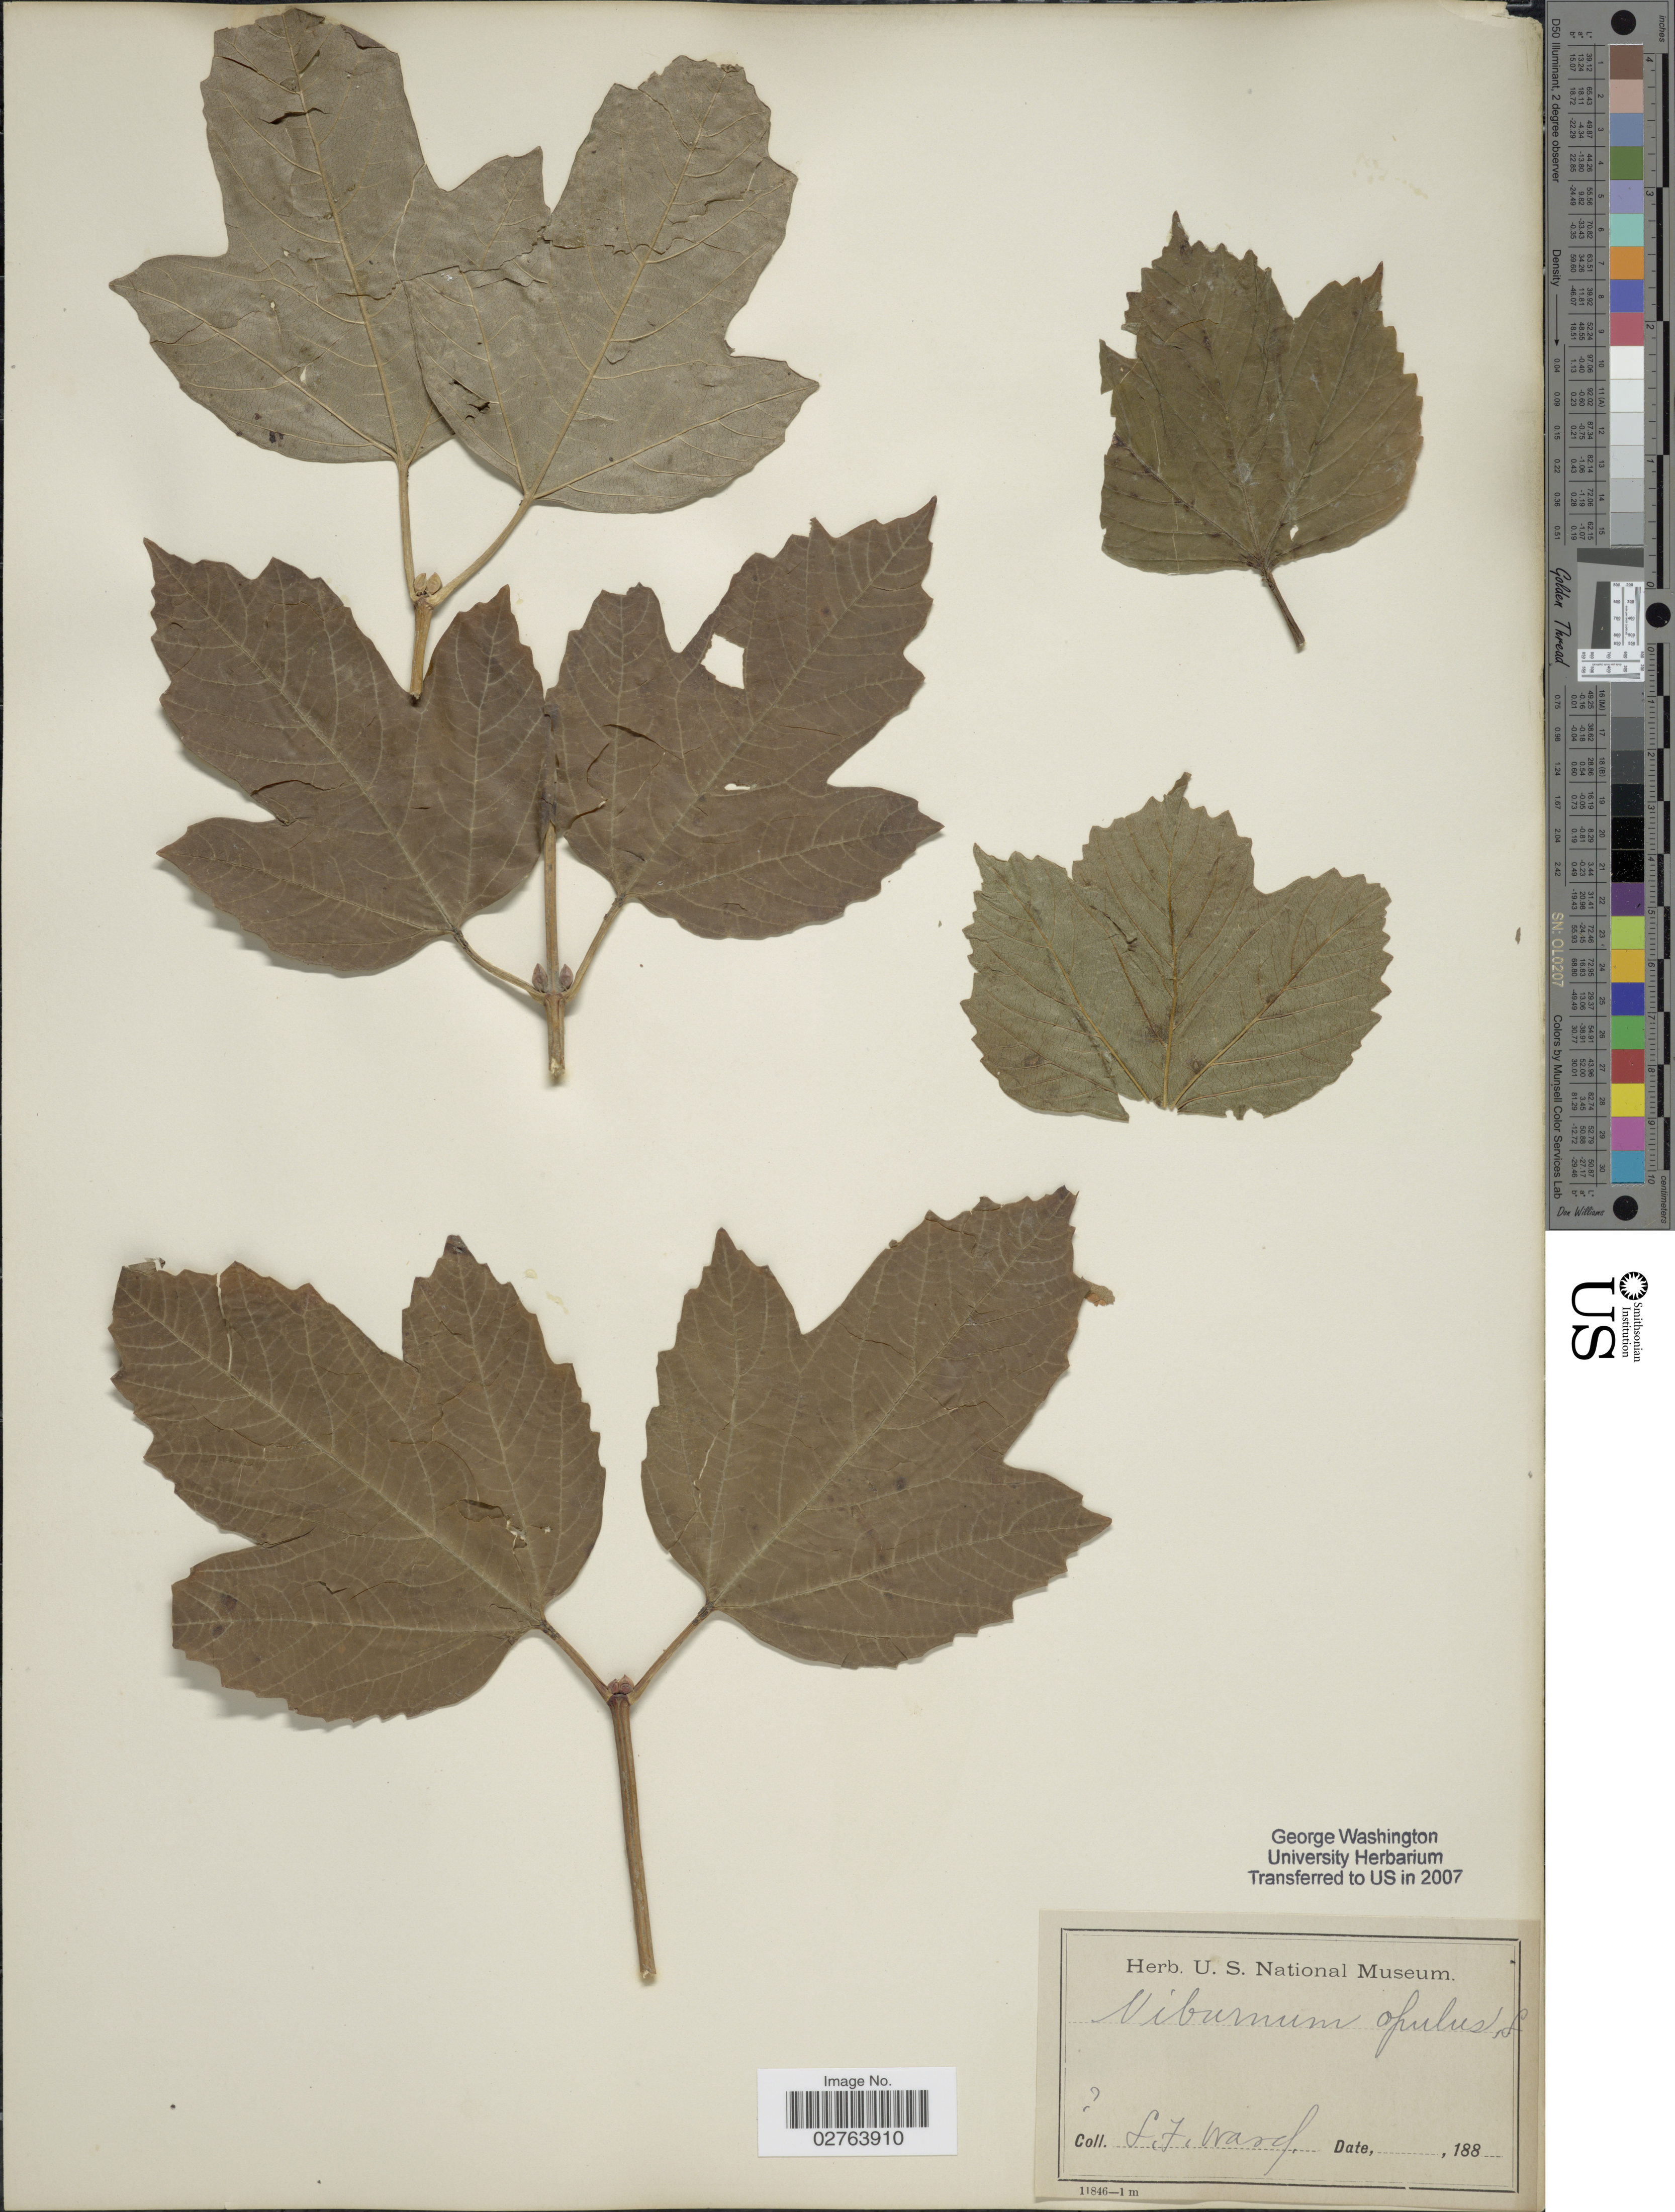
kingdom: Plantae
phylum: Tracheophyta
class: Magnoliopsida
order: Dipsacales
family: Viburnaceae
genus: Viburnum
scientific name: Viburnum opulus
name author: L.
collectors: L. Ward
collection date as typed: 188